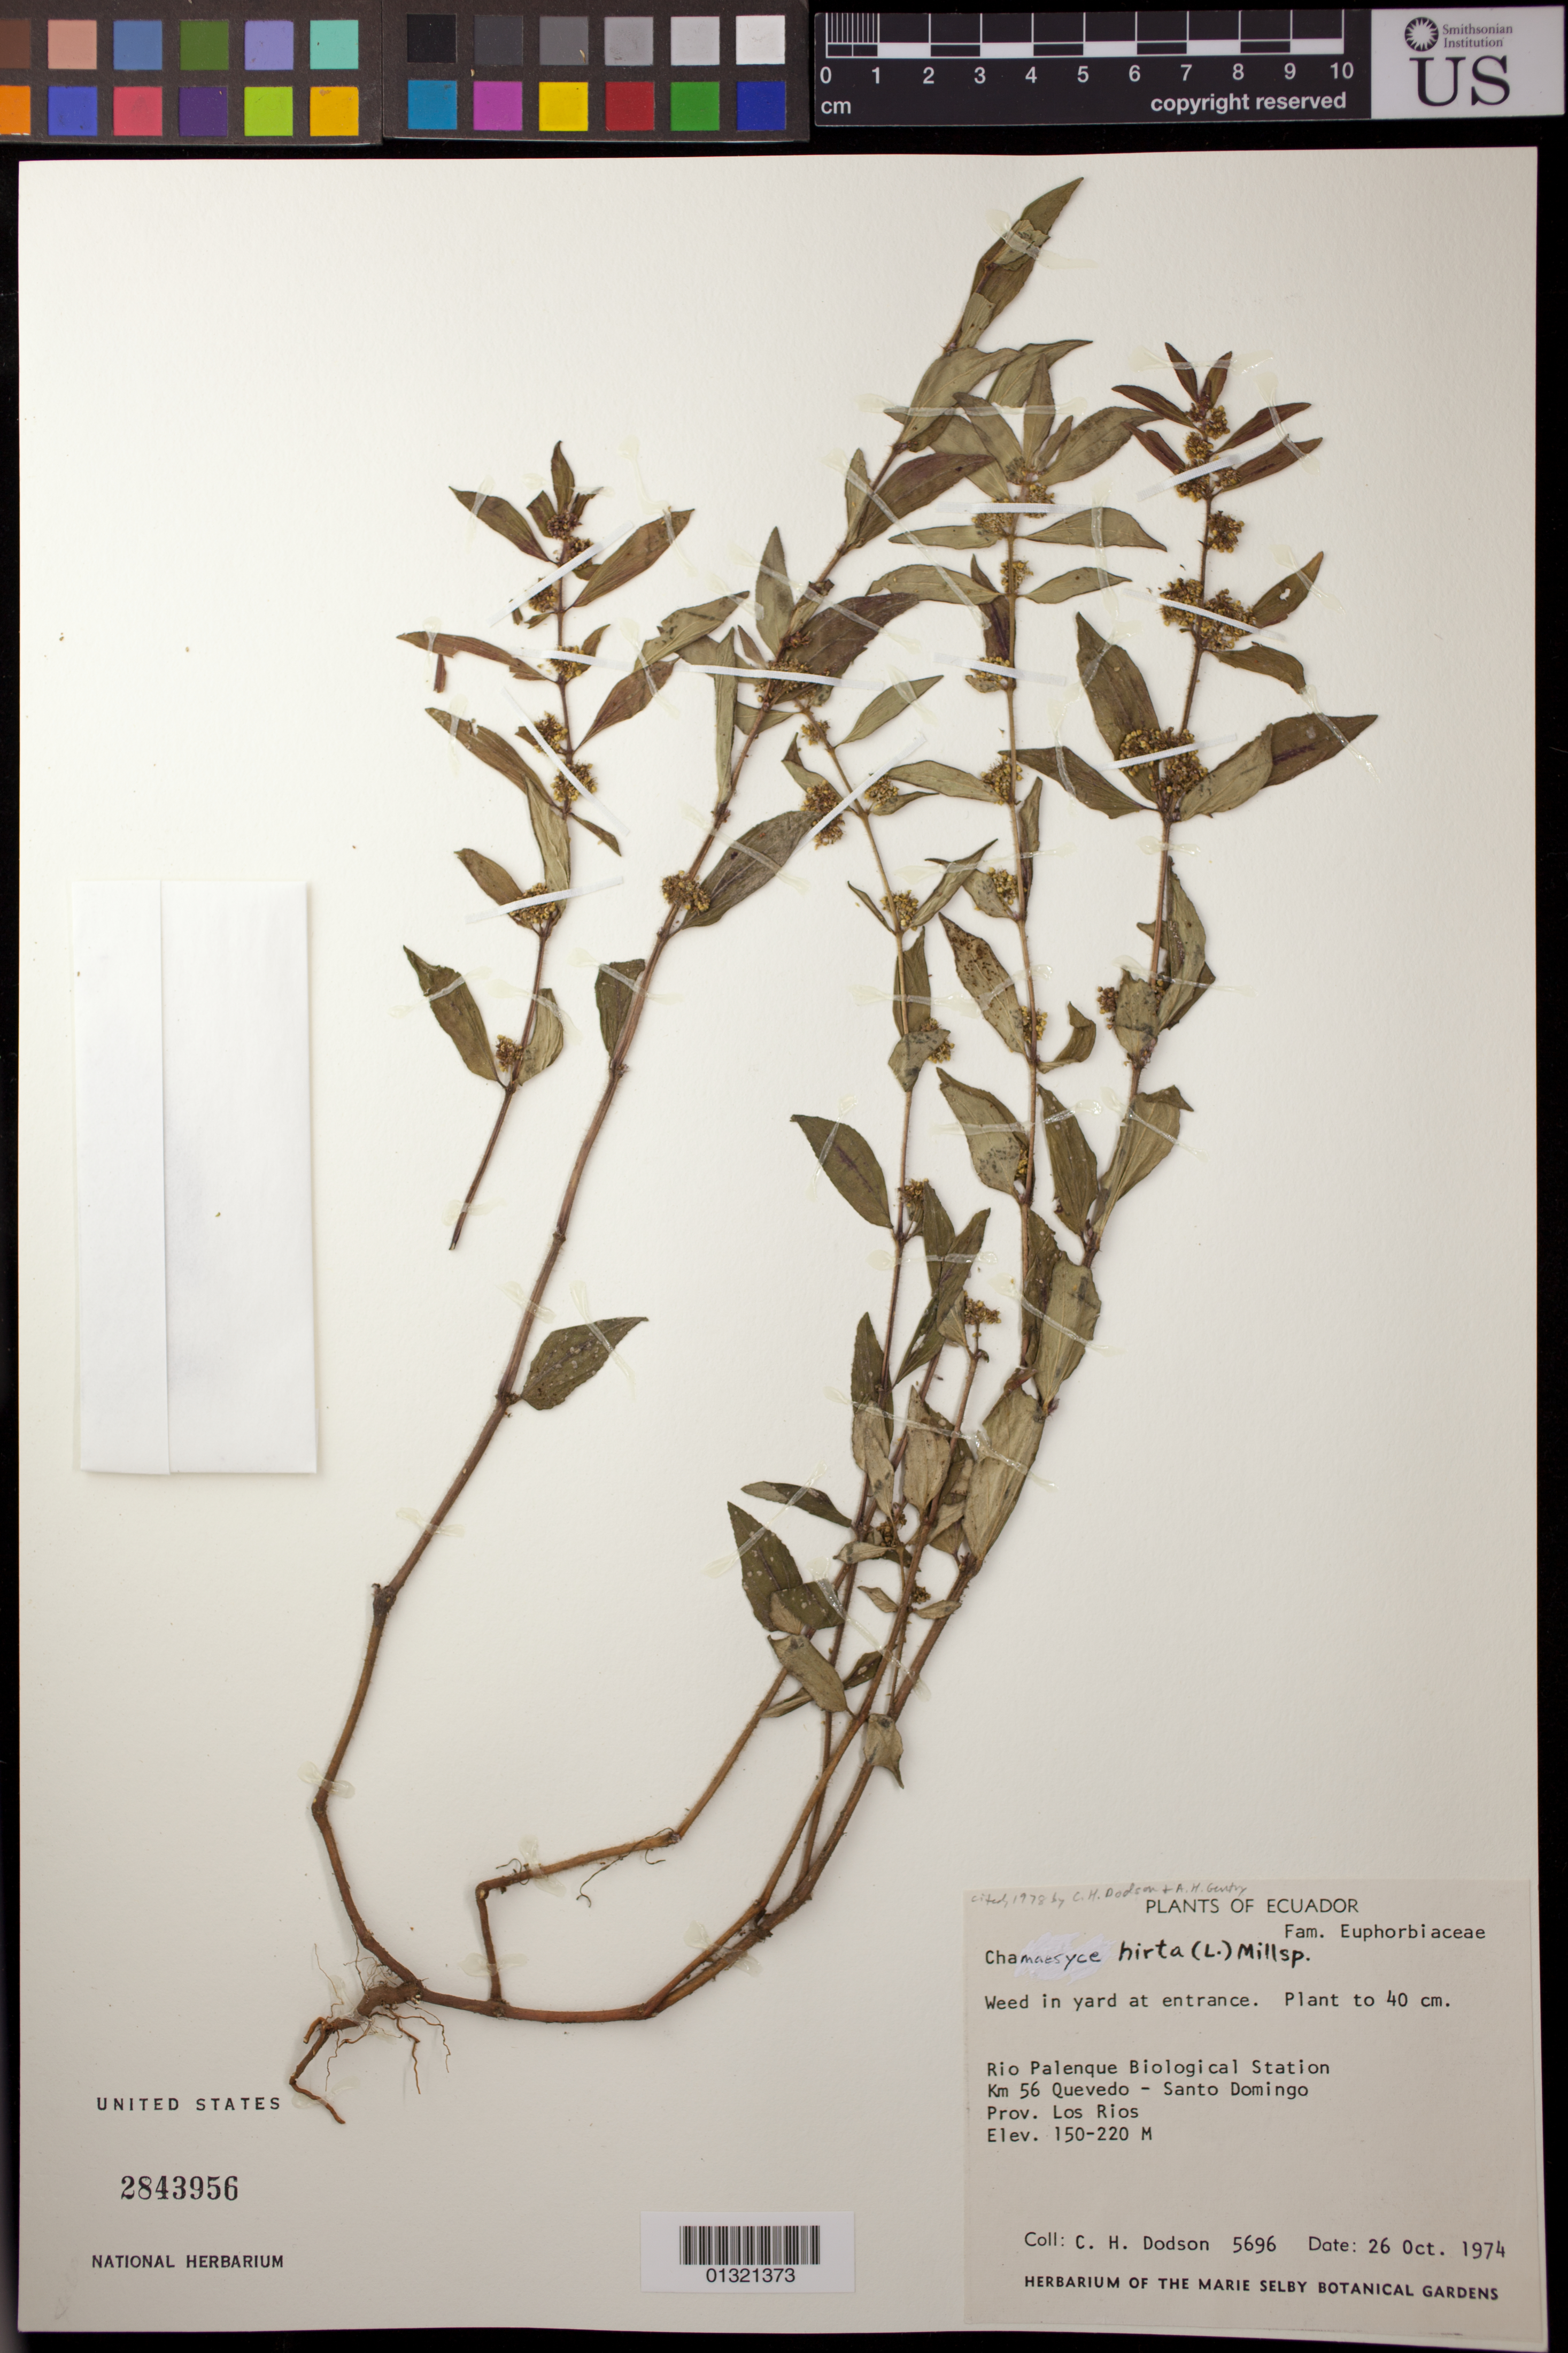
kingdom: Plantae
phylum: Tracheophyta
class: Magnoliopsida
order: Malpighiales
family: Euphorbiaceae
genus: Euphorbia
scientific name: Euphorbia hirta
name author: L.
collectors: C. H. Dodson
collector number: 5696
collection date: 1974-10-26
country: Ecuador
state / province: Los Ríos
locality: Rio Palenque Biological Station; Km 56 Quevedo - Santo Domingo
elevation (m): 150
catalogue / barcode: US 2843956